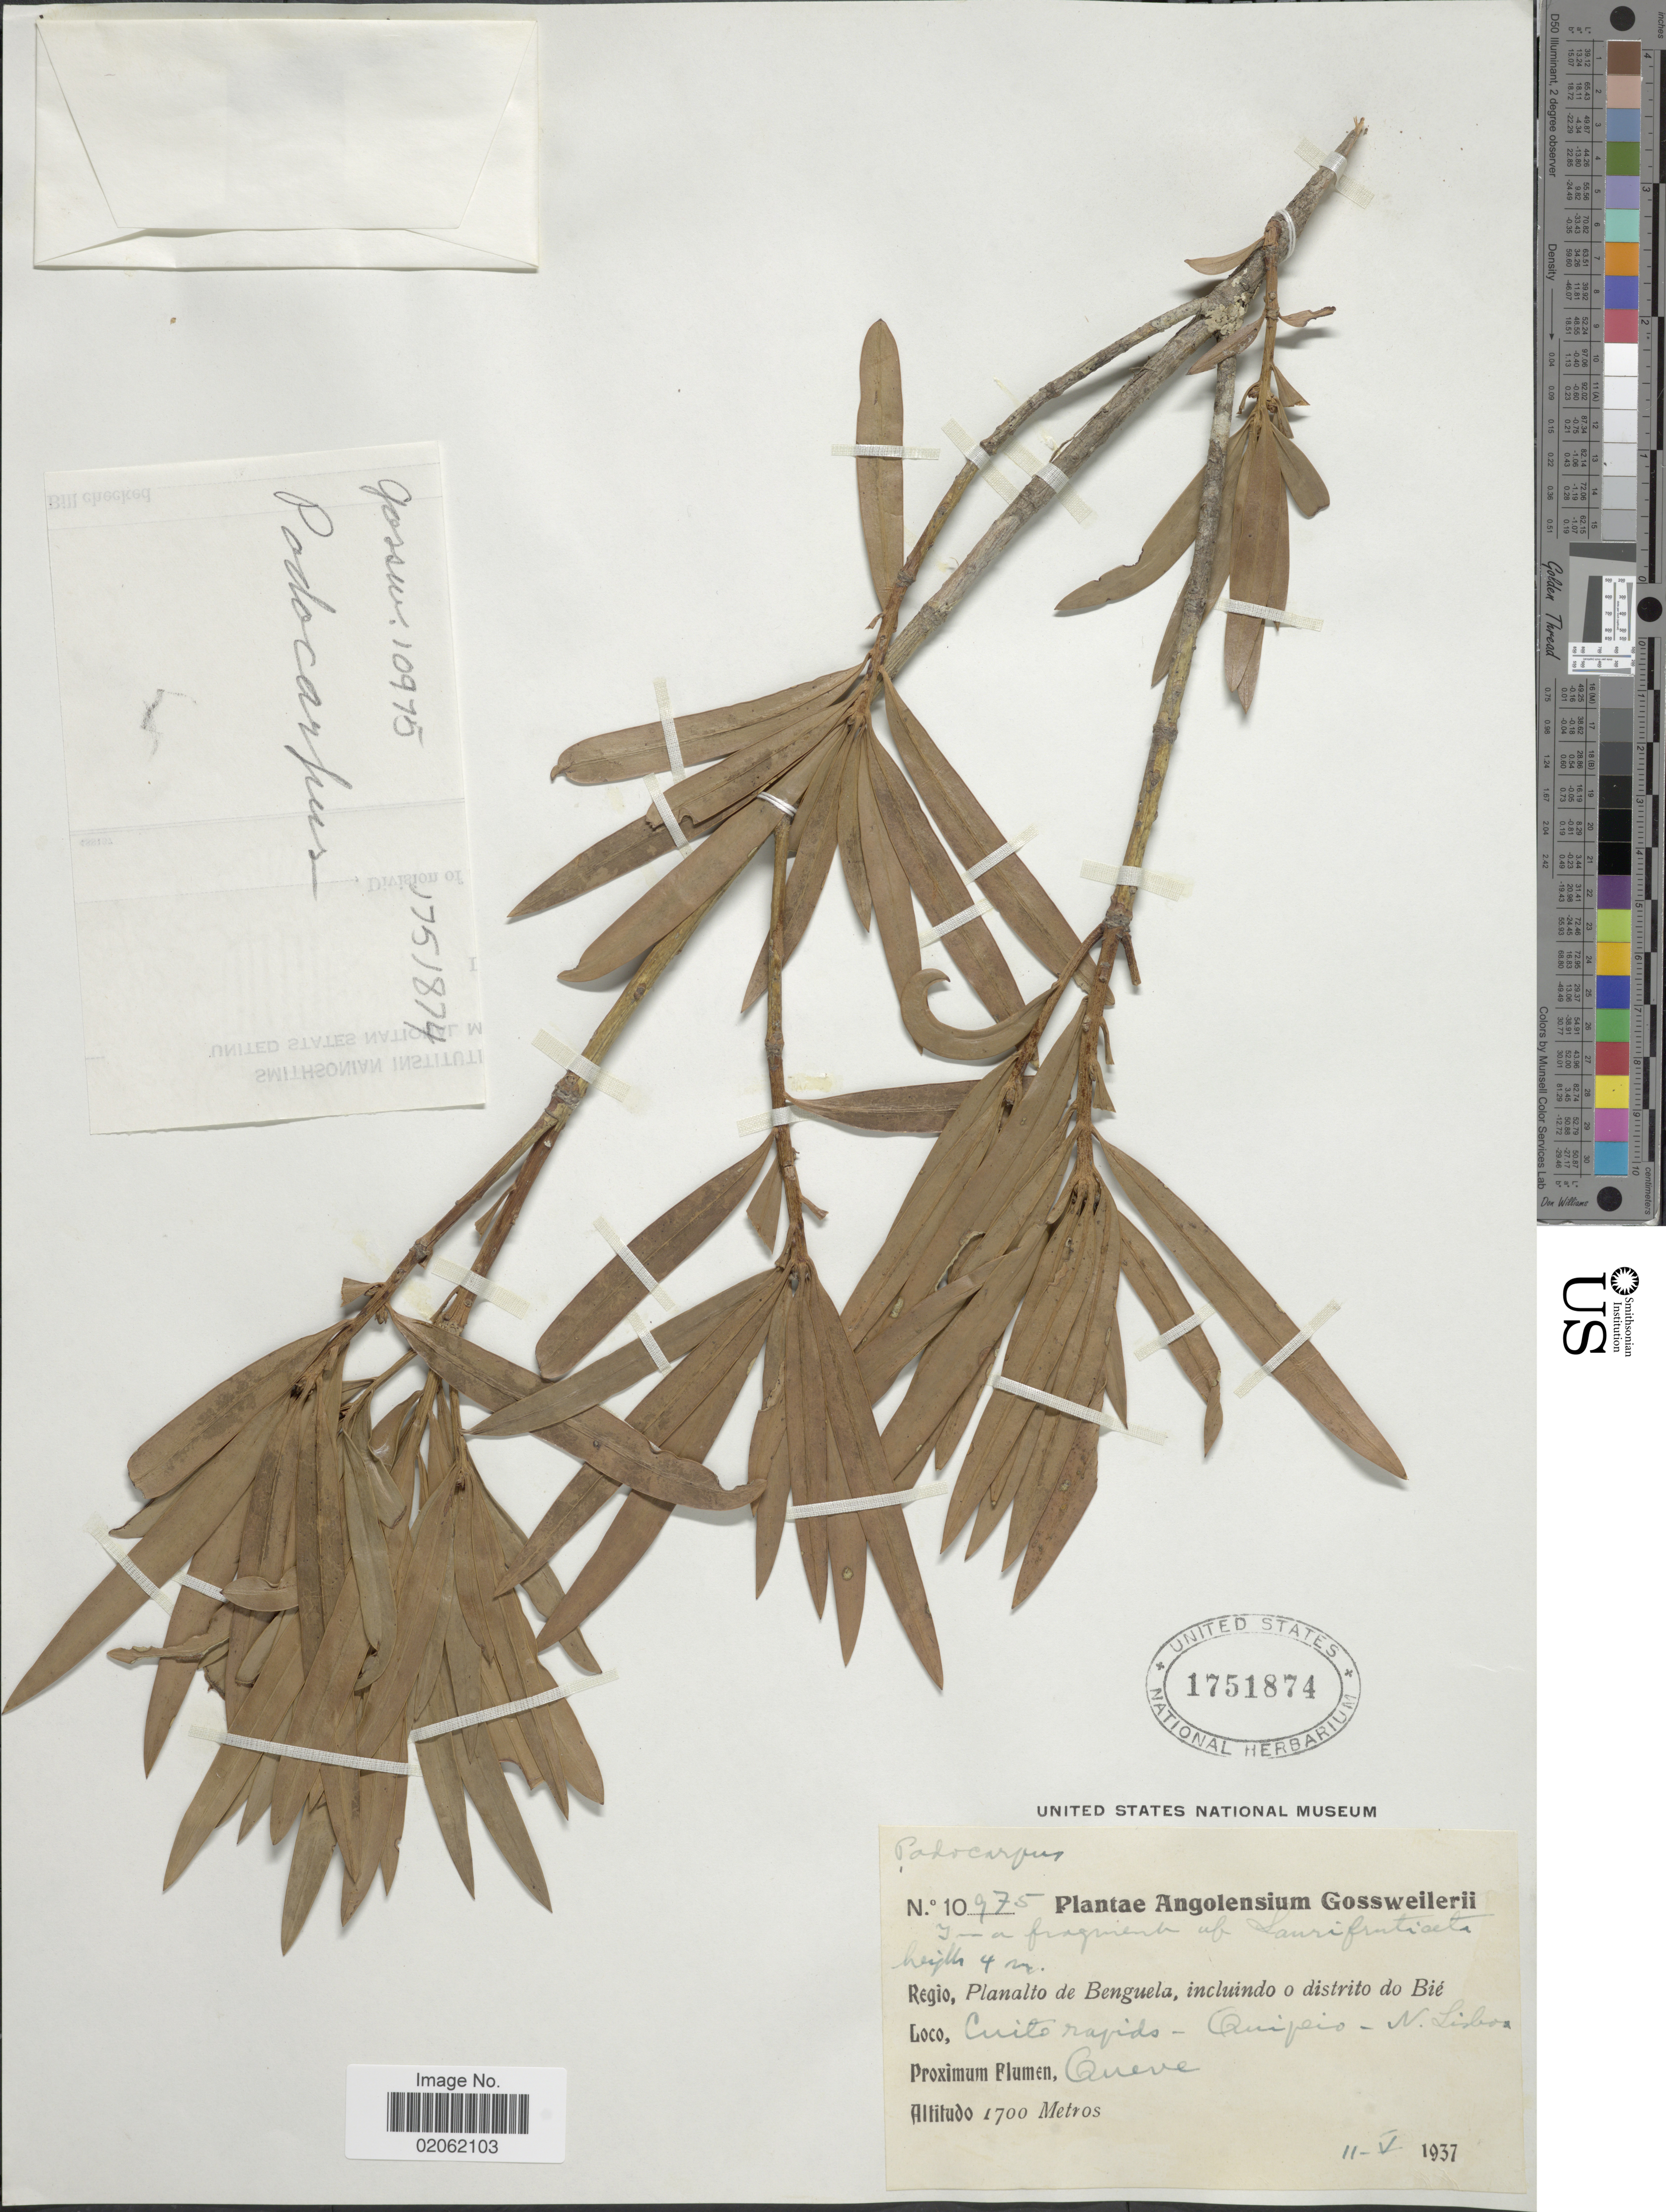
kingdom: Plantae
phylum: Tracheophyta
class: Pinopsida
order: Pinales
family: Podocarpaceae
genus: Podocarpus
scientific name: Podocarpus sp.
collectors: A. Gossweiler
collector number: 10975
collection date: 1937-05-11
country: Angola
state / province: Benguela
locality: Regio, Planalto de Benguela, in cluindo o distrito do Bié, Cuito rapids - Quipeio - N, Lisboa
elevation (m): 1700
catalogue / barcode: US 1751874